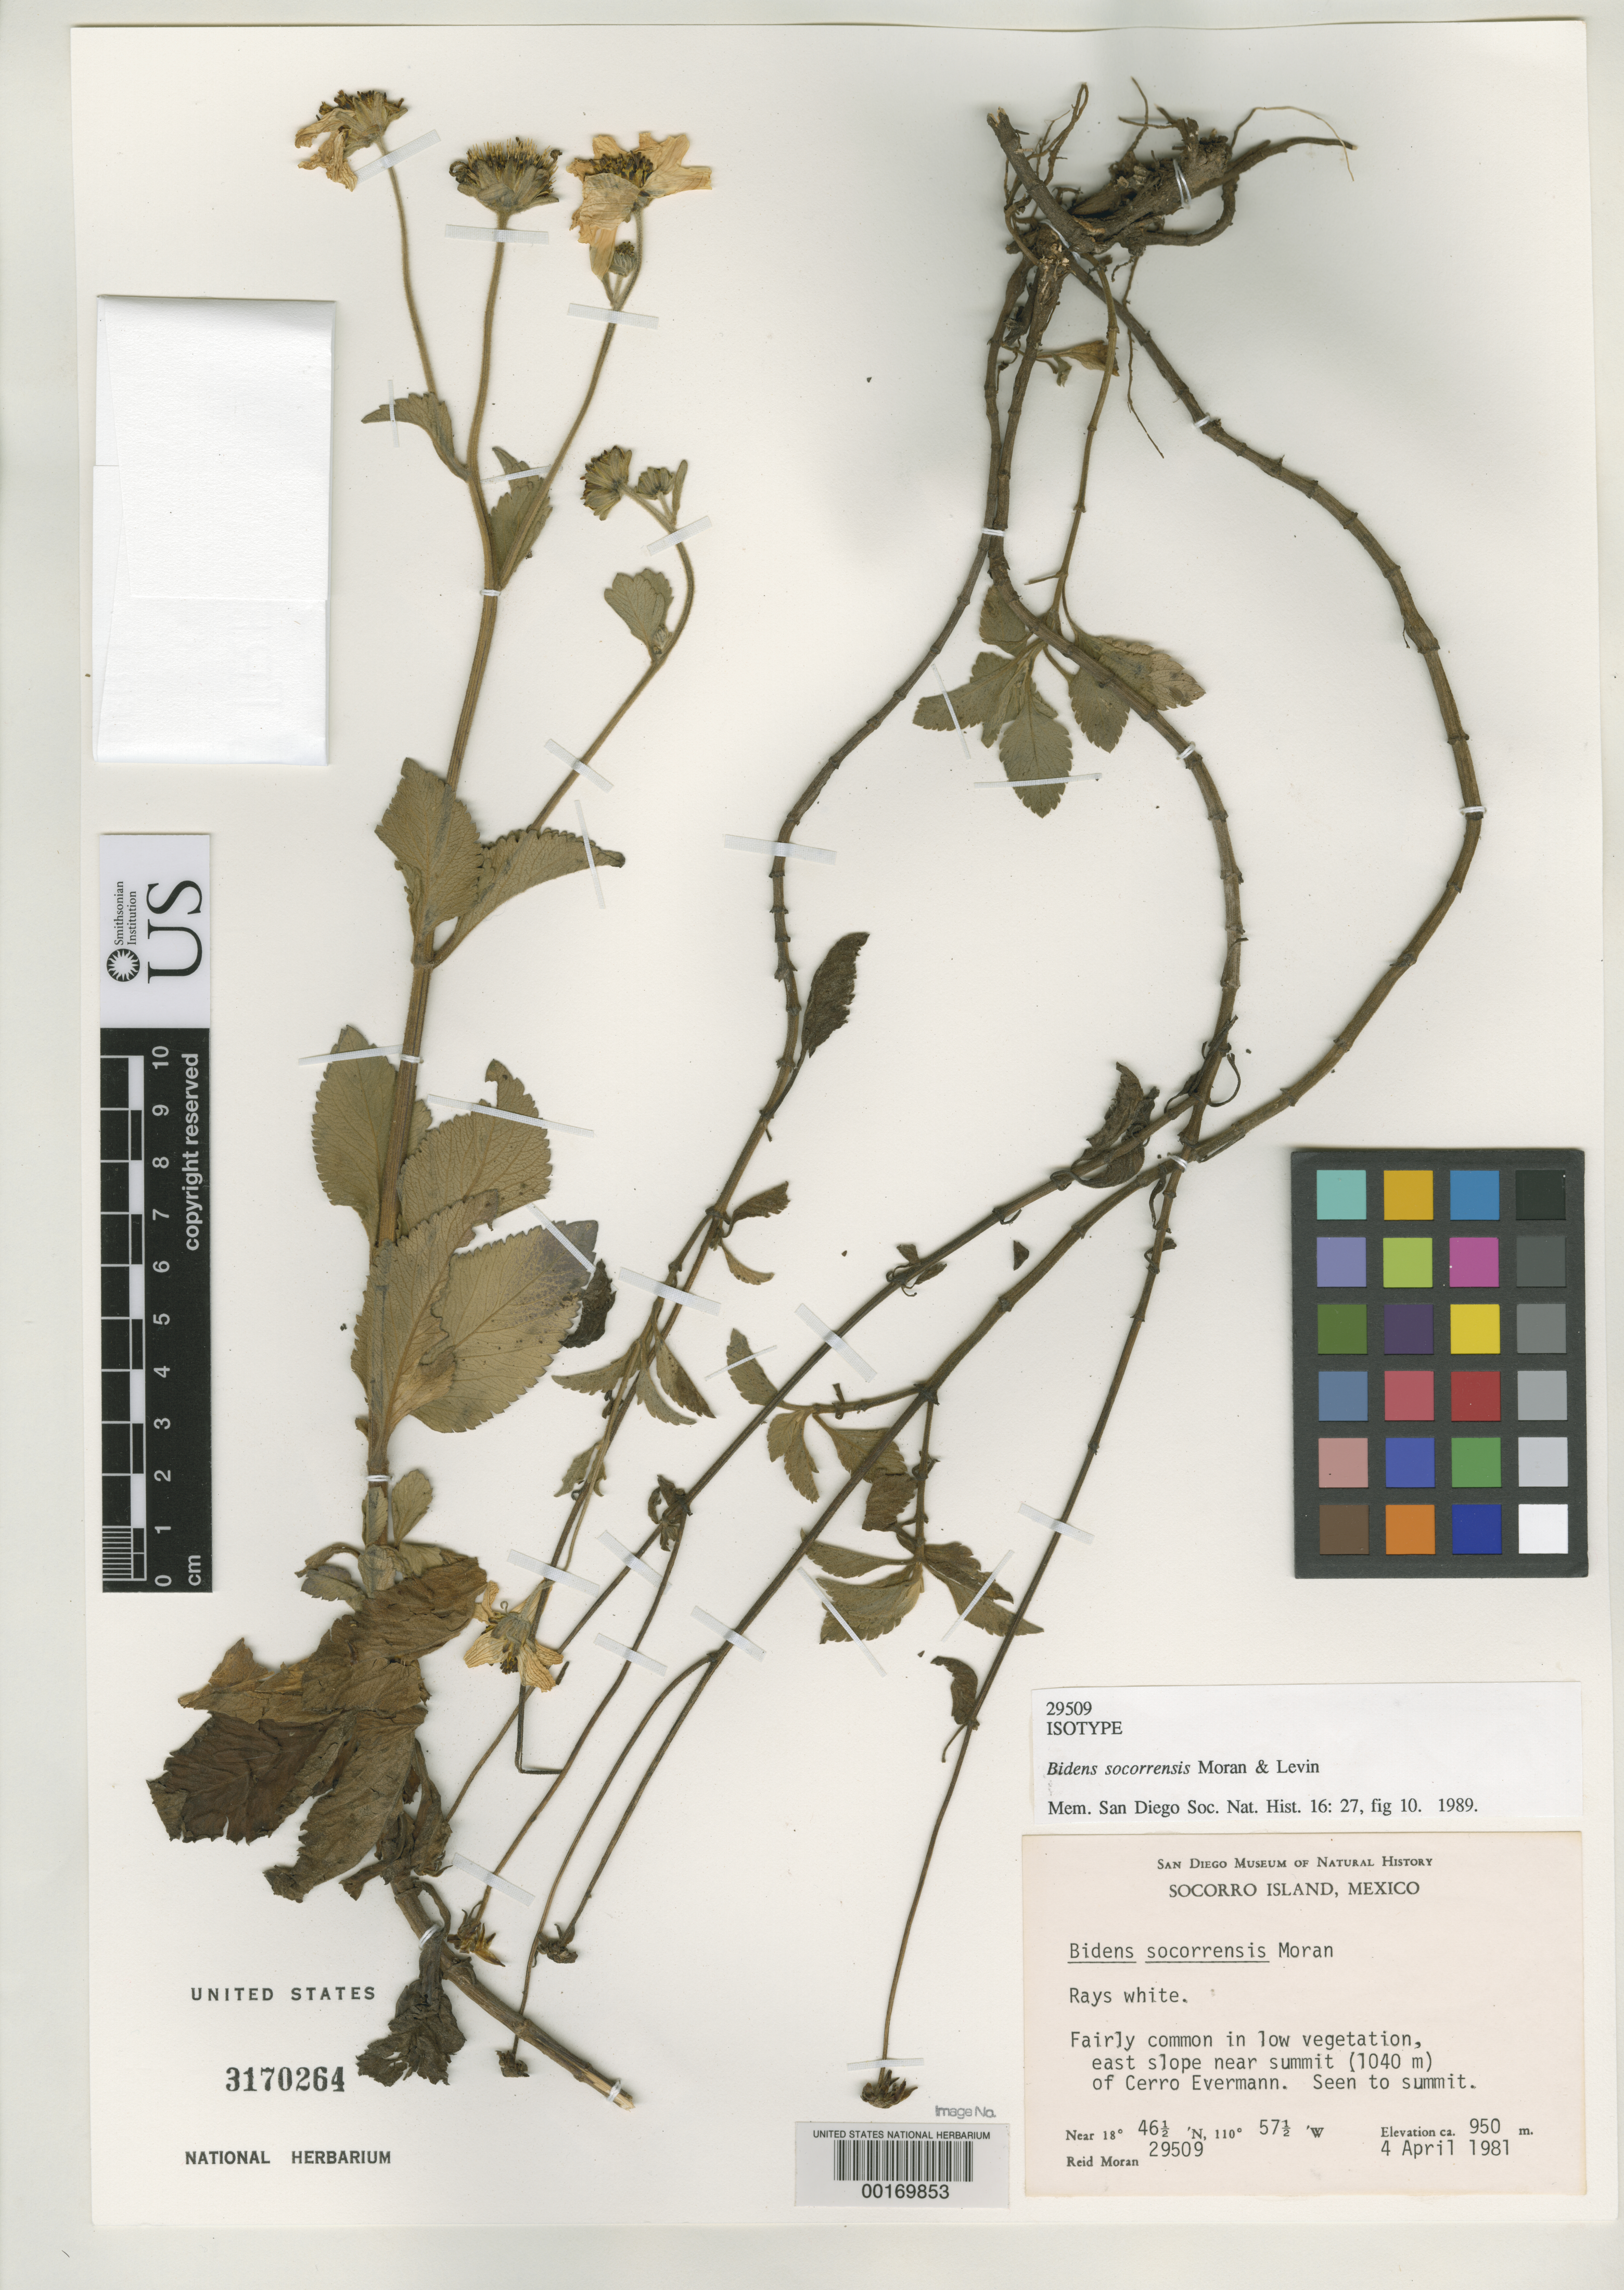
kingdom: Plantae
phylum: Tracheophyta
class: Magnoliopsida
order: Asterales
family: Asteraceae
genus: Bidens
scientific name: Bidens sorrensis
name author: Moran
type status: Isotype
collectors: R. V. Moran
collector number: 29509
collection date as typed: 04 Apr 1981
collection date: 1981-04-04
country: Mexico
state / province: Colima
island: Socorro Island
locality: E slope near summit of Cerro Evermann.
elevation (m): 1040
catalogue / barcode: US 3170264